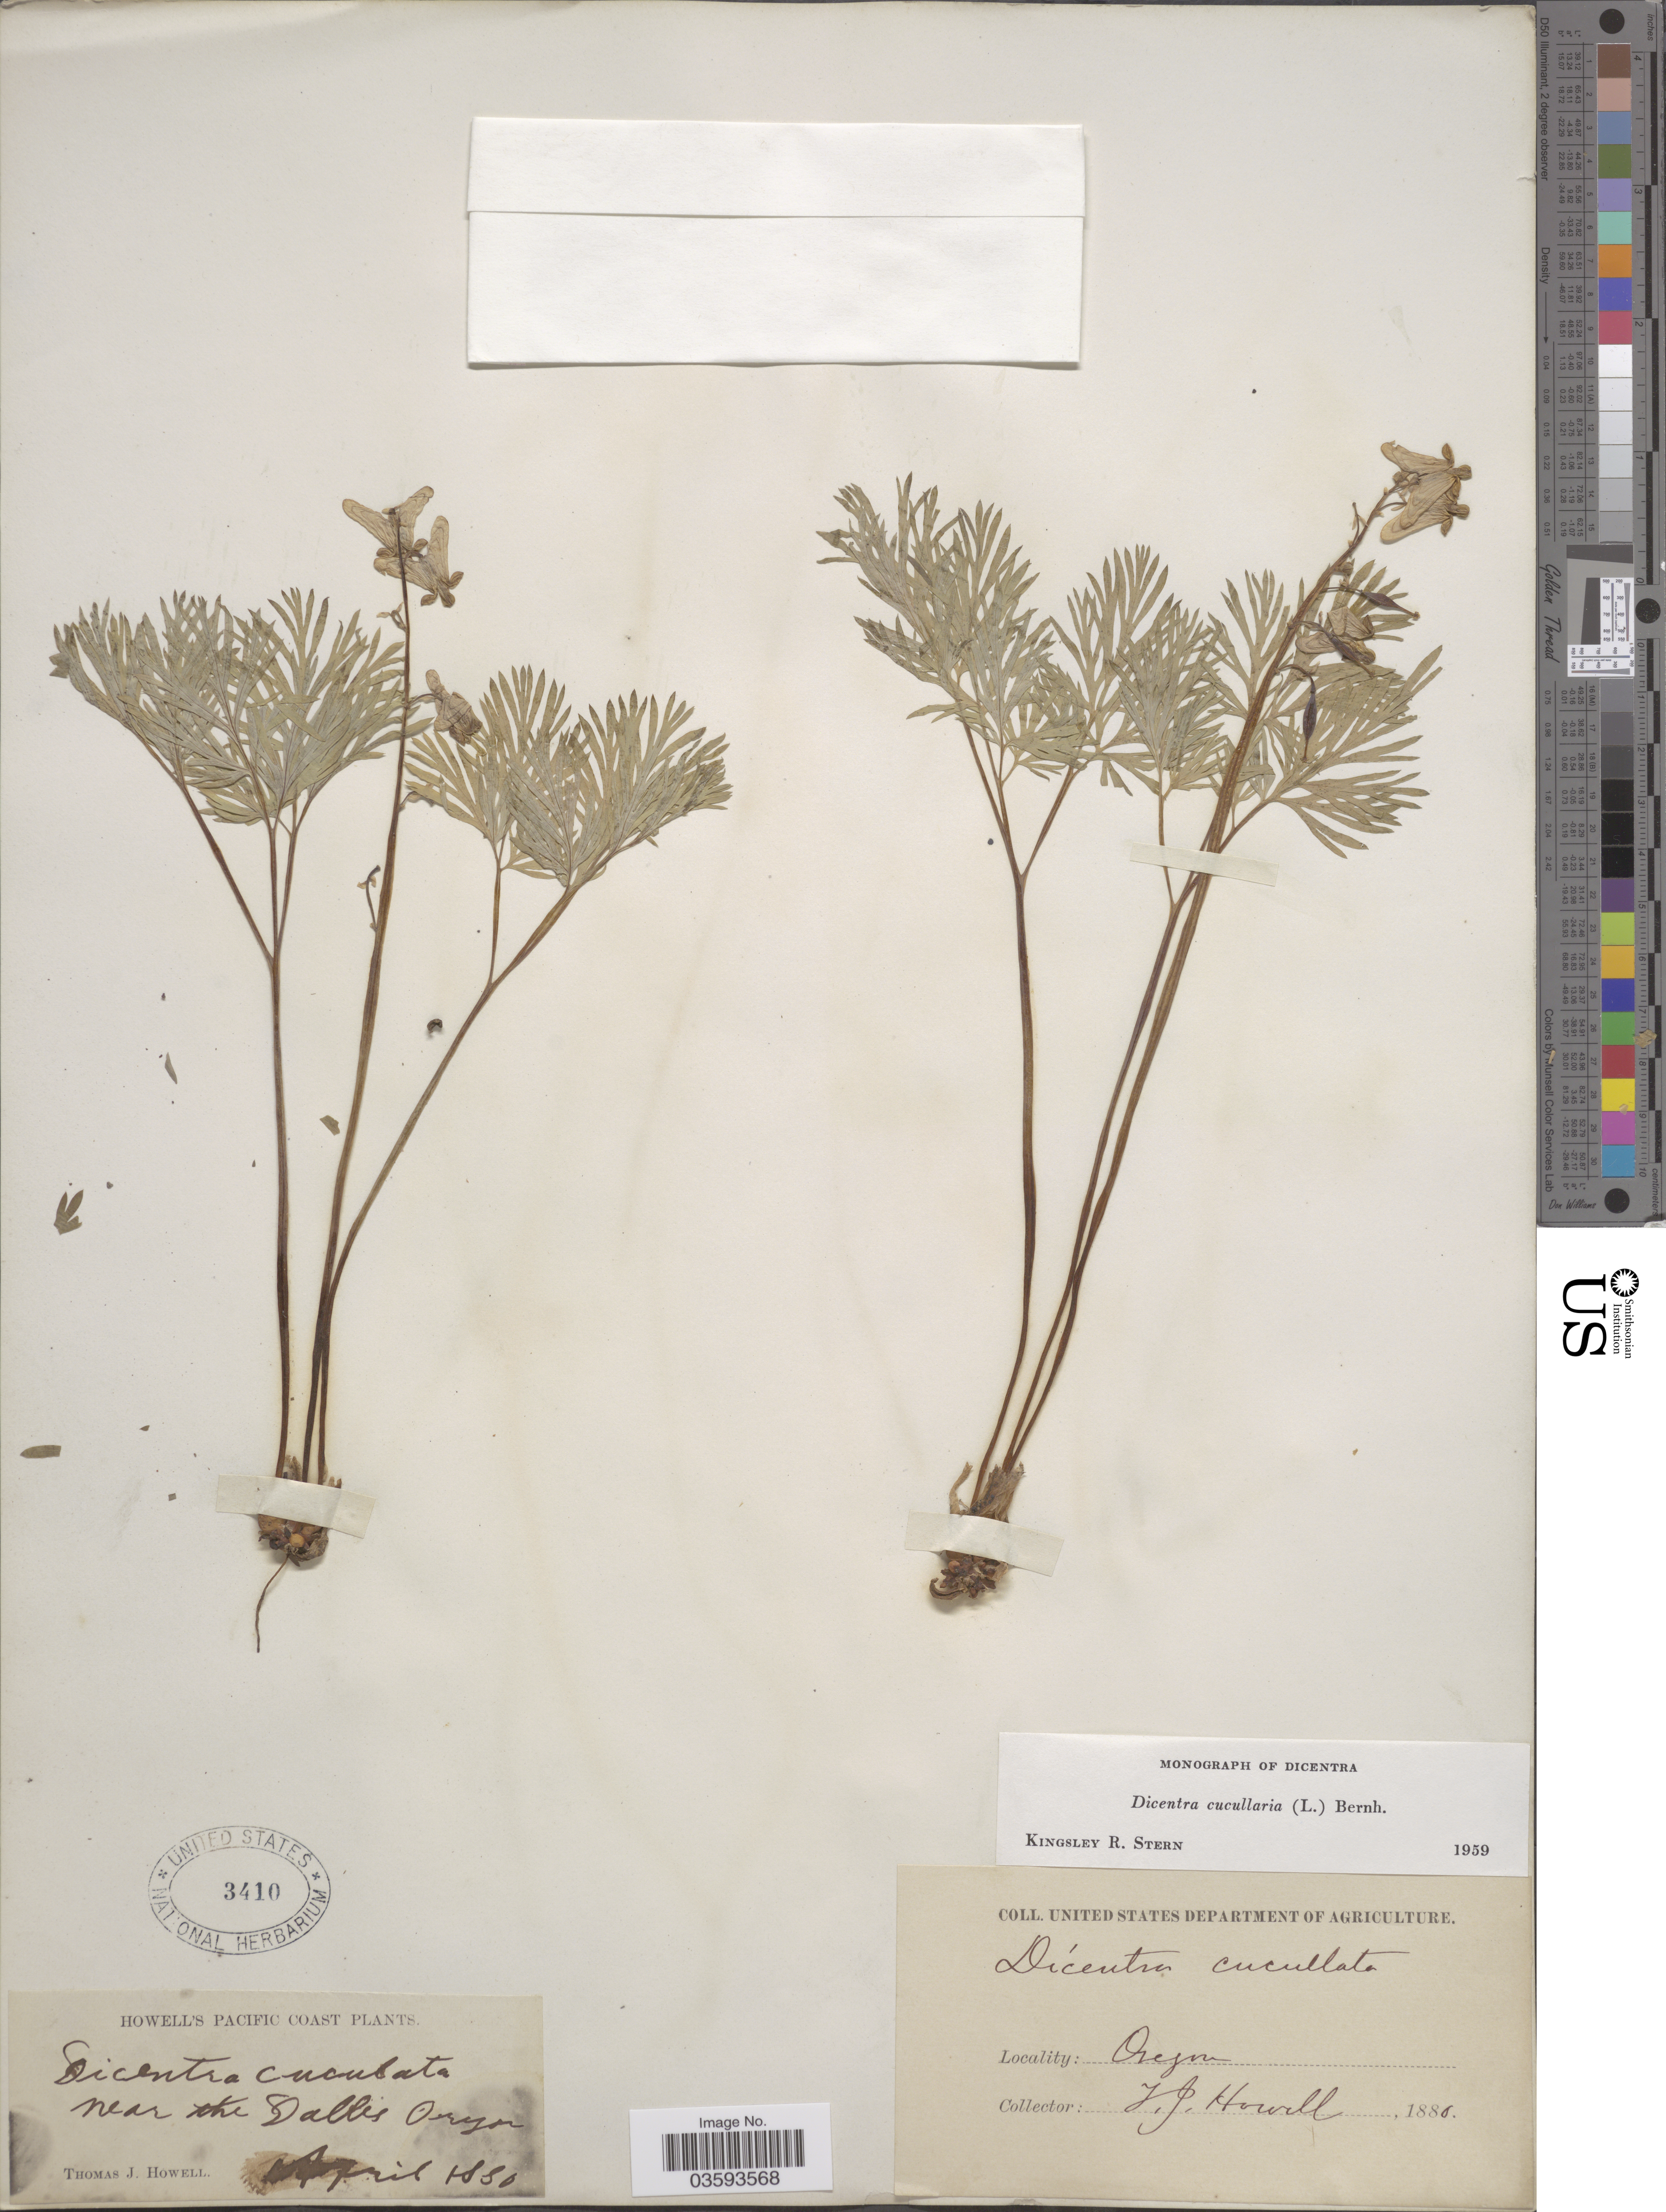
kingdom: Plantae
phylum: Tracheophyta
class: Magnoliopsida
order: Ranunculales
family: Papaveraceae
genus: Dicentra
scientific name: Dicentra cucullaria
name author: (L.) Bernh.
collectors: T. J. Howell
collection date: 1886-04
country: United States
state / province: Oregon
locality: Pacific Coast. Near the Dalles.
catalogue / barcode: US 3410